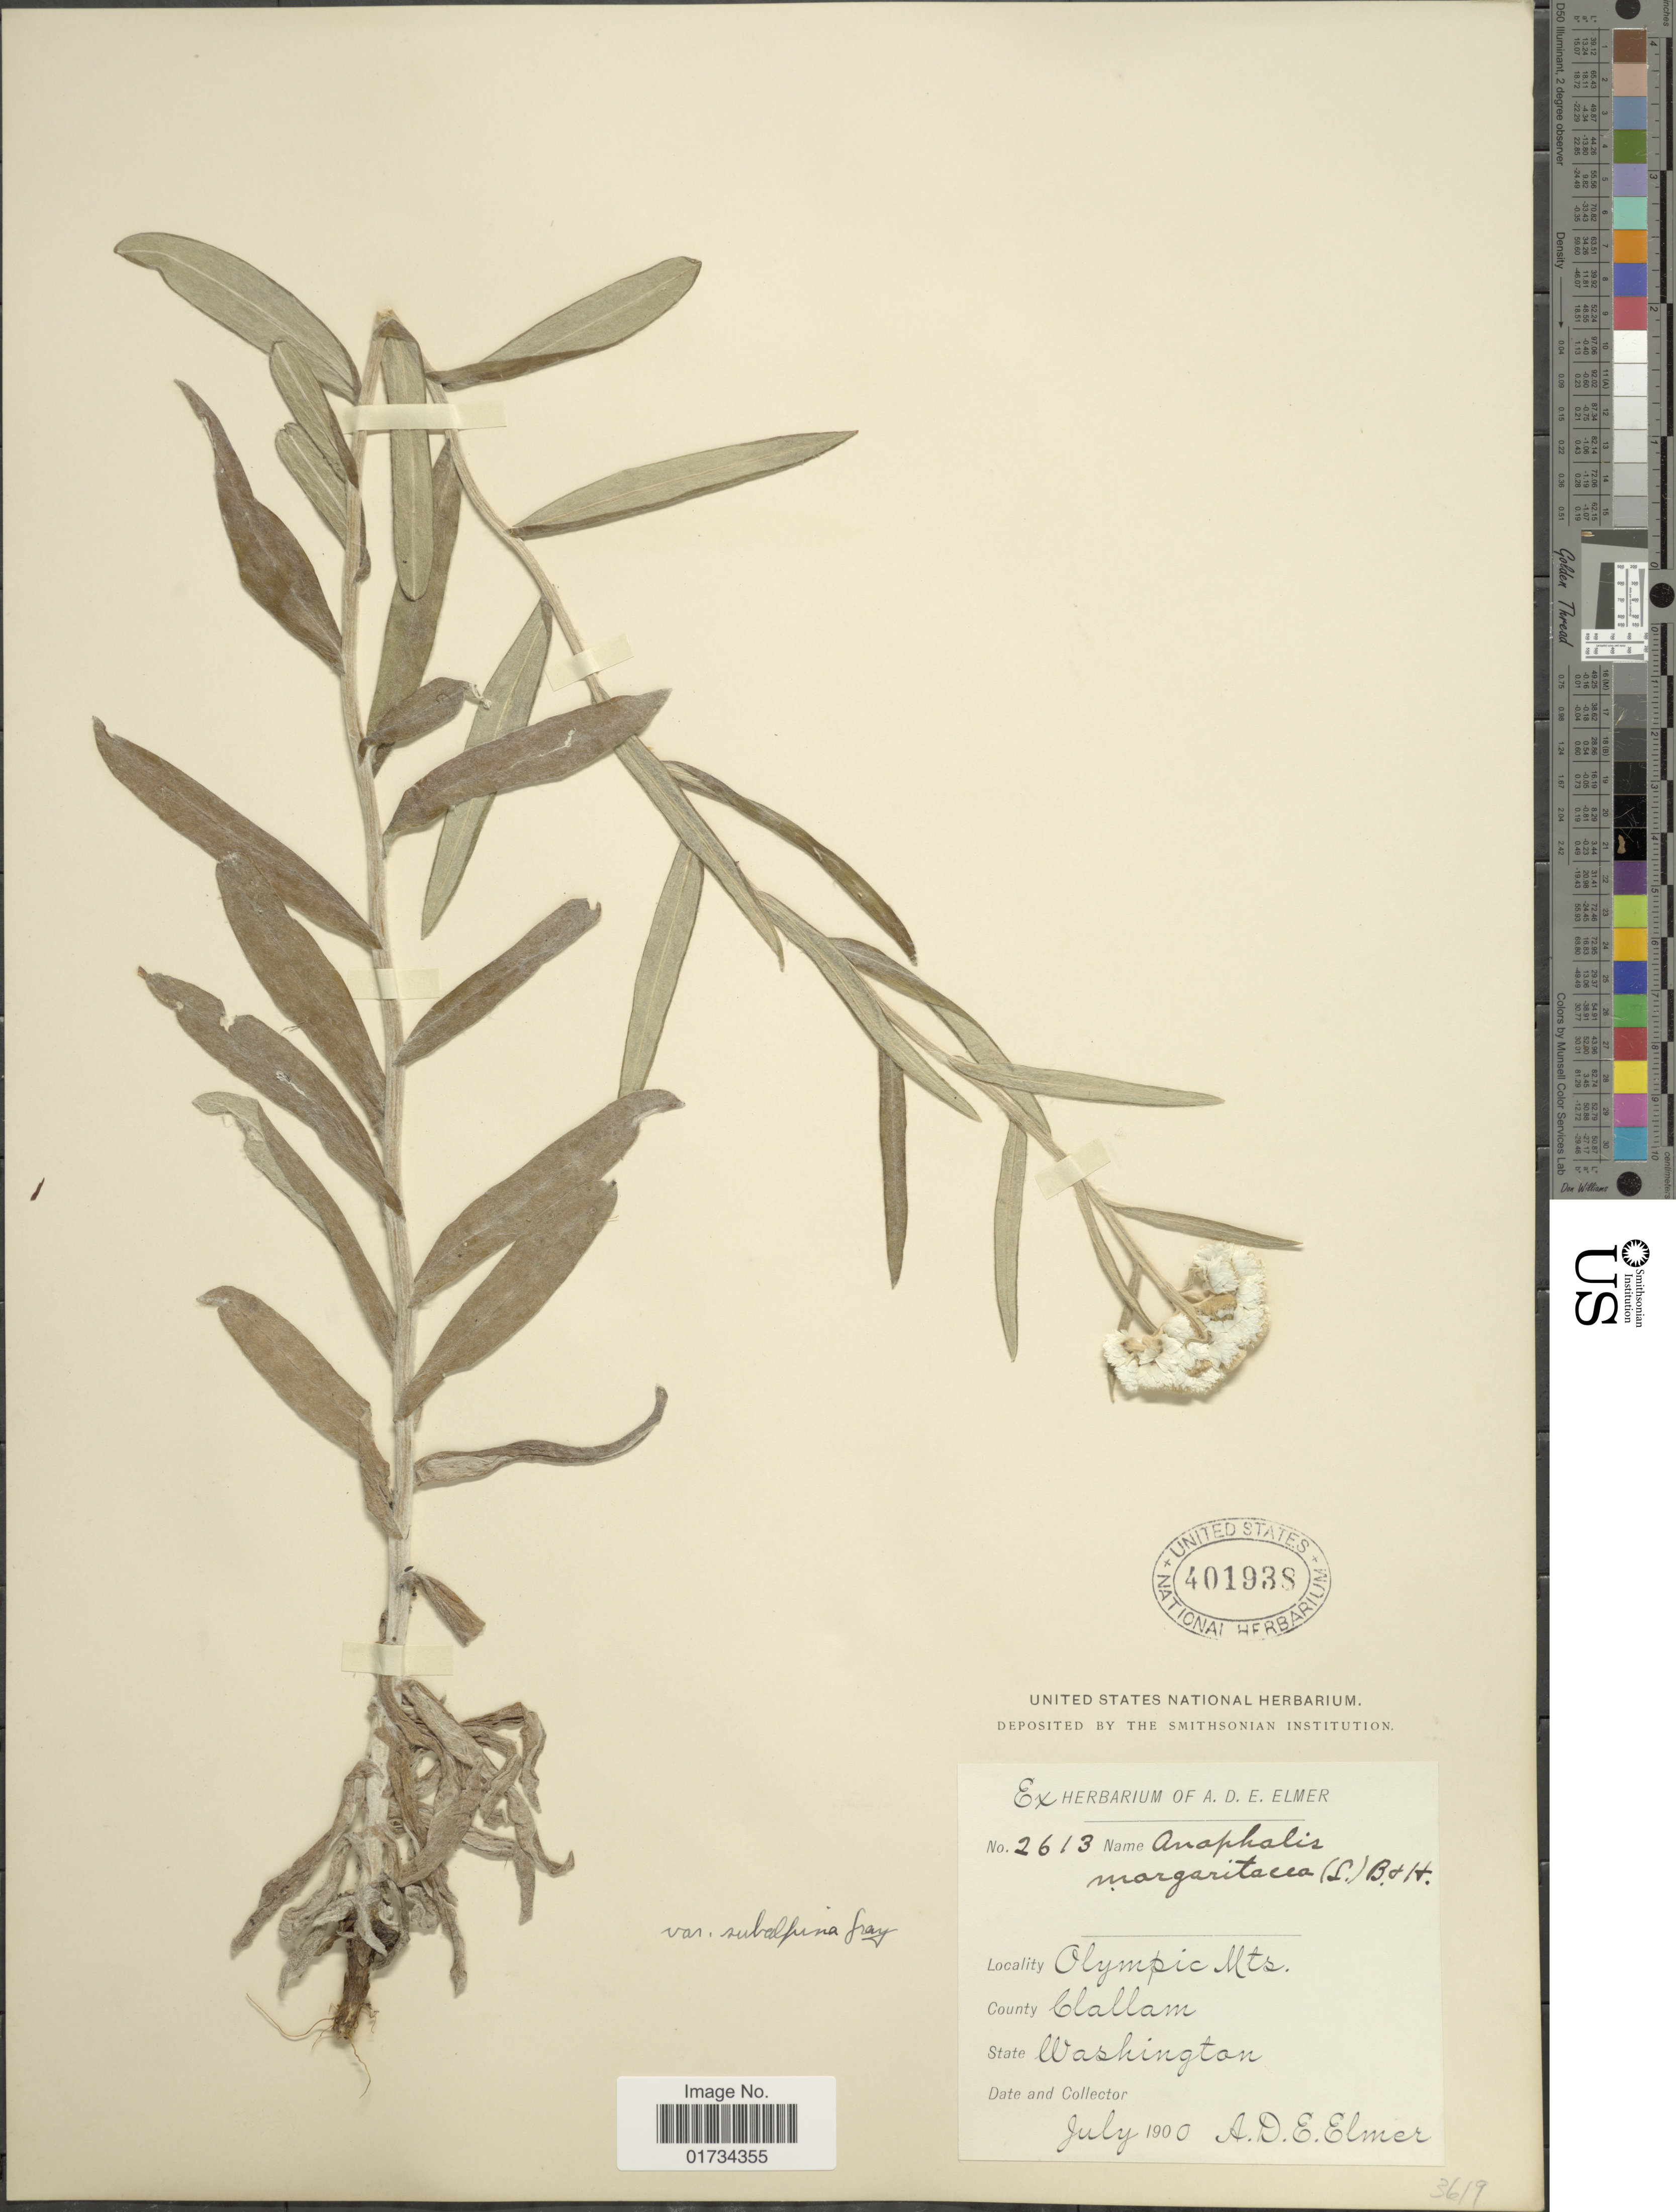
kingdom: Plantae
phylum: Tracheophyta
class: Magnoliopsida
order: Asterales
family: Asteraceae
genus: Anaphalis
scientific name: Anaphalis subalpina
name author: (A. Gray) Rydb.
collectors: A. D. E. Elmer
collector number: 2613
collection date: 1900-07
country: United States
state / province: Washington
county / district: Clallam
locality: Olympic Mts. County Clallam. State Washington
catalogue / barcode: US 401938